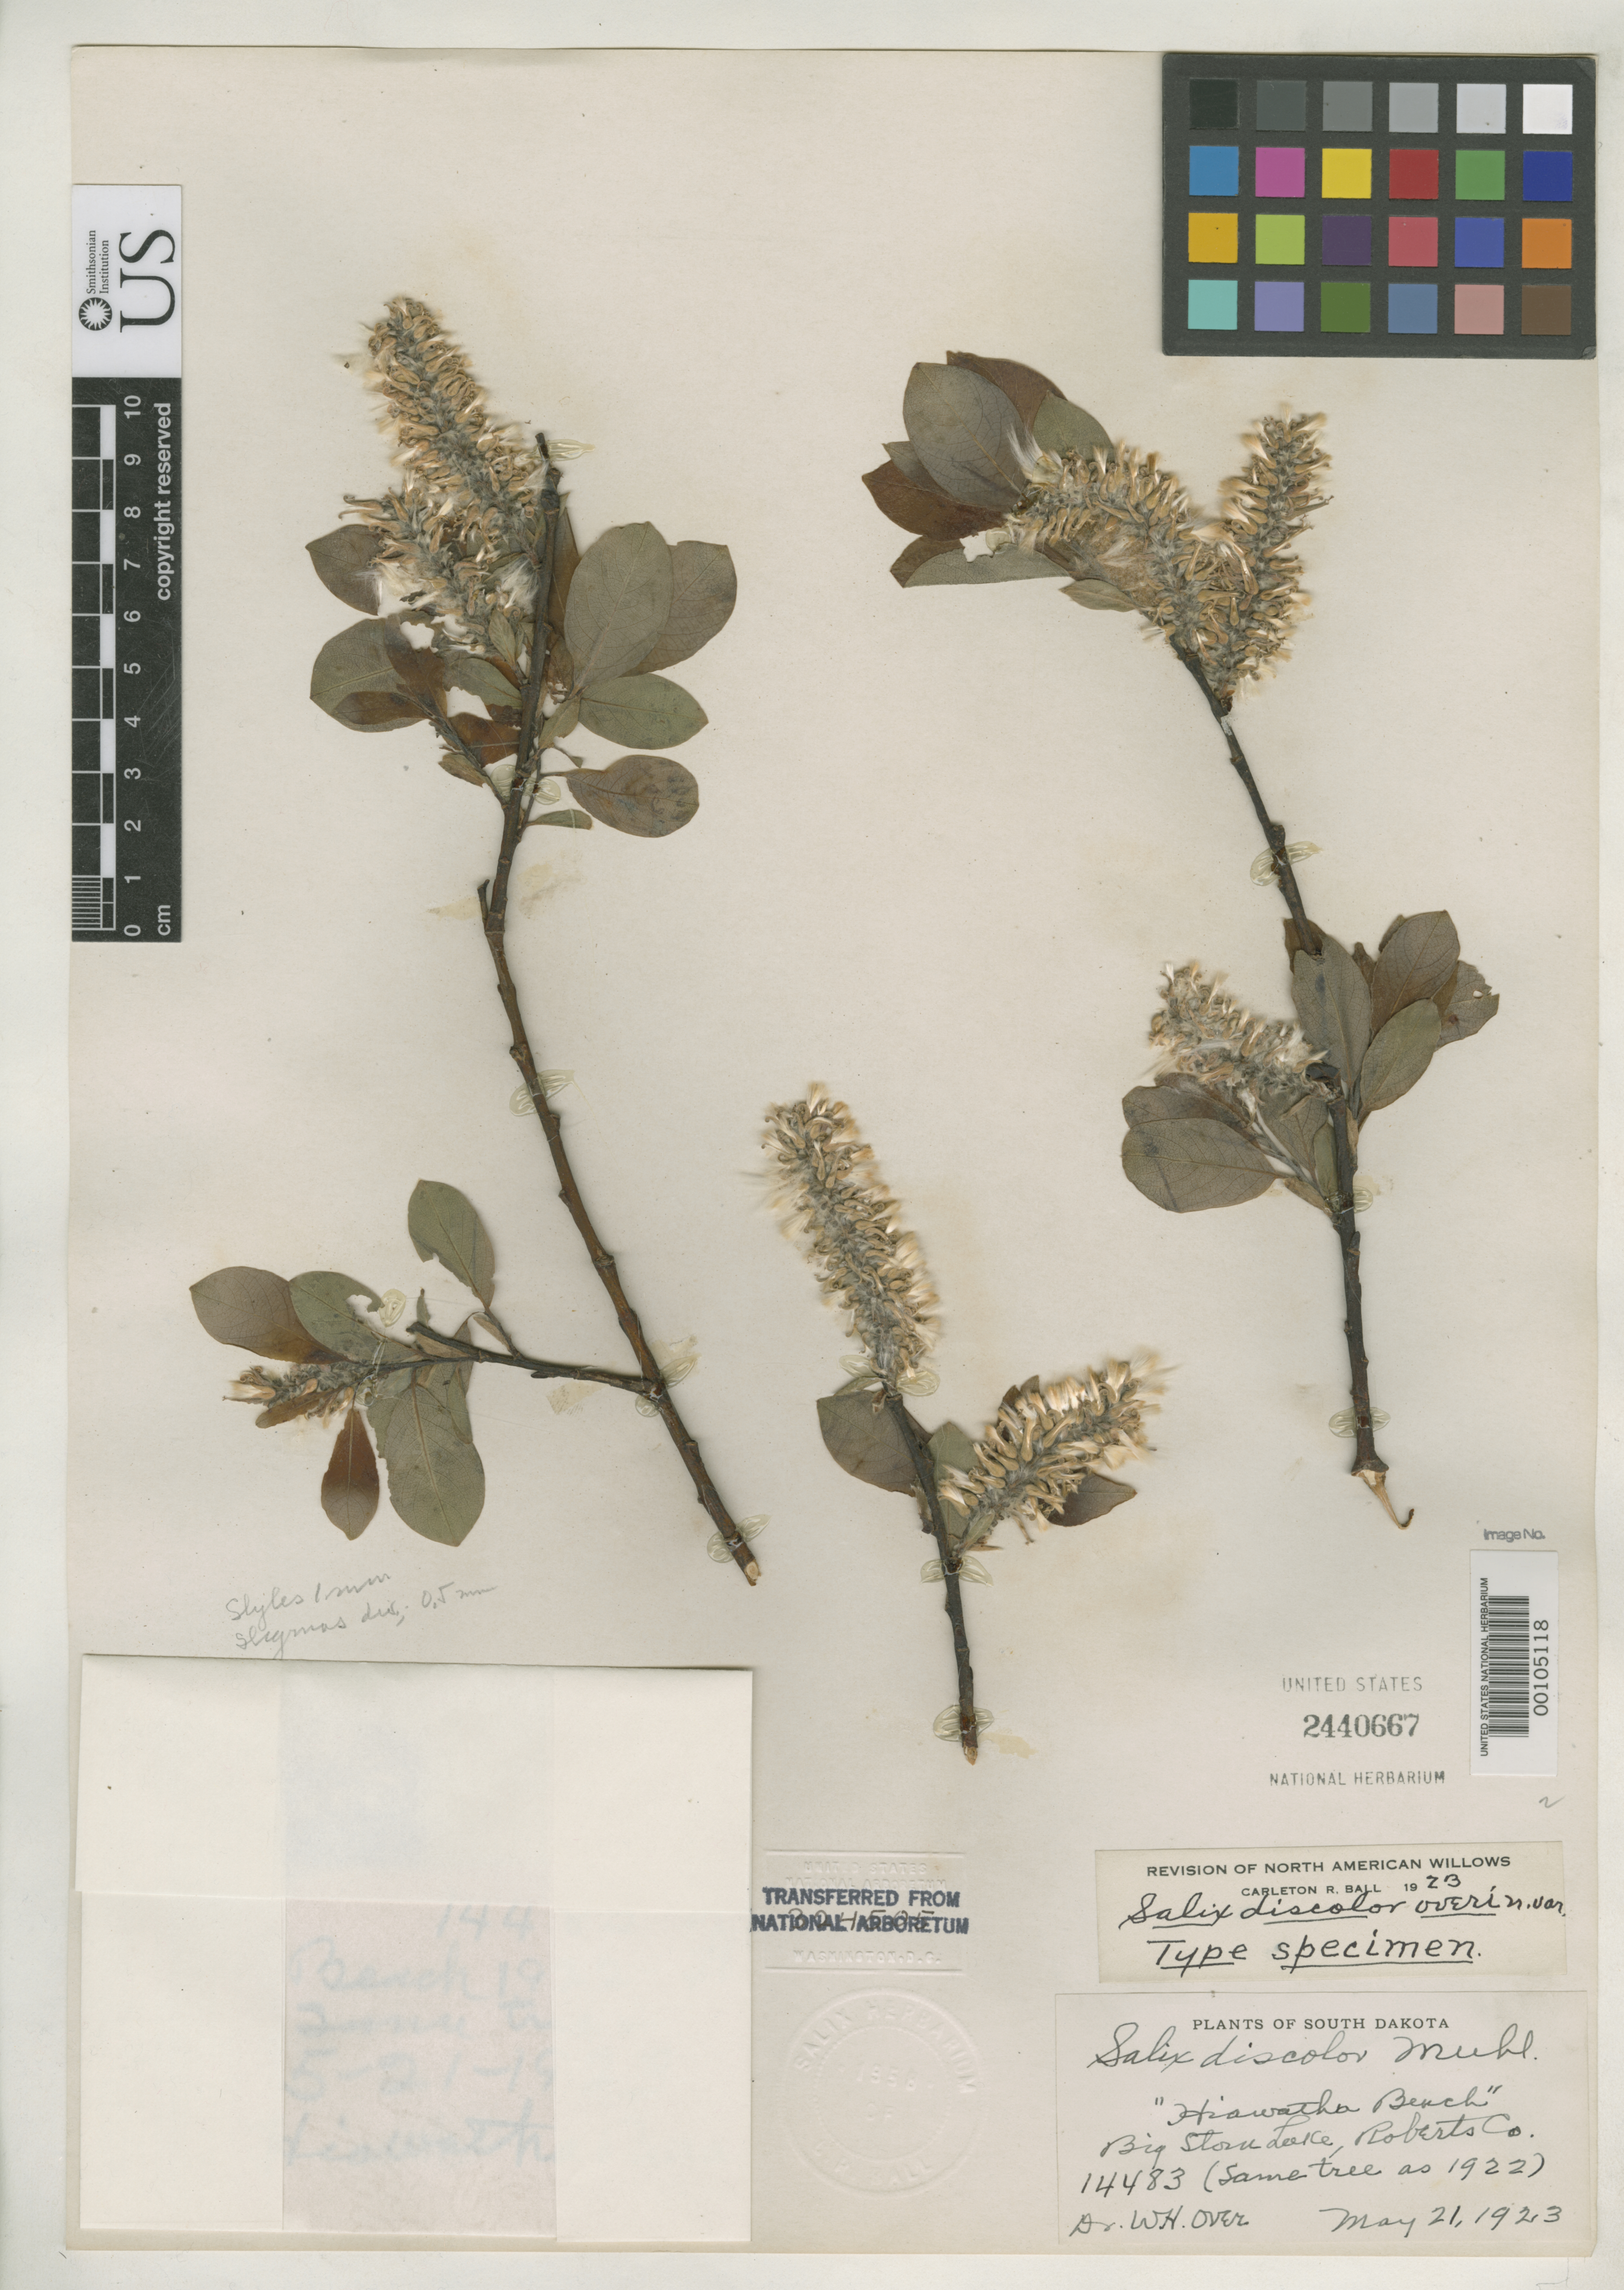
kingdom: Plantae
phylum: Tracheophyta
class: Magnoliopsida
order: Malpighiales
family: Salicaceae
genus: Salix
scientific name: Salix discolor var. overi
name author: C.R. Ball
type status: Syntype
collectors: W. Over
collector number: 14483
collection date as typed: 12 Aug 1922 to 21 May 1923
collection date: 1922-08-12/1923-05-21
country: United States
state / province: South Dakota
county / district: Roberts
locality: Hiawatha Beach, Big Stone Lake.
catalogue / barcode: US 2440667